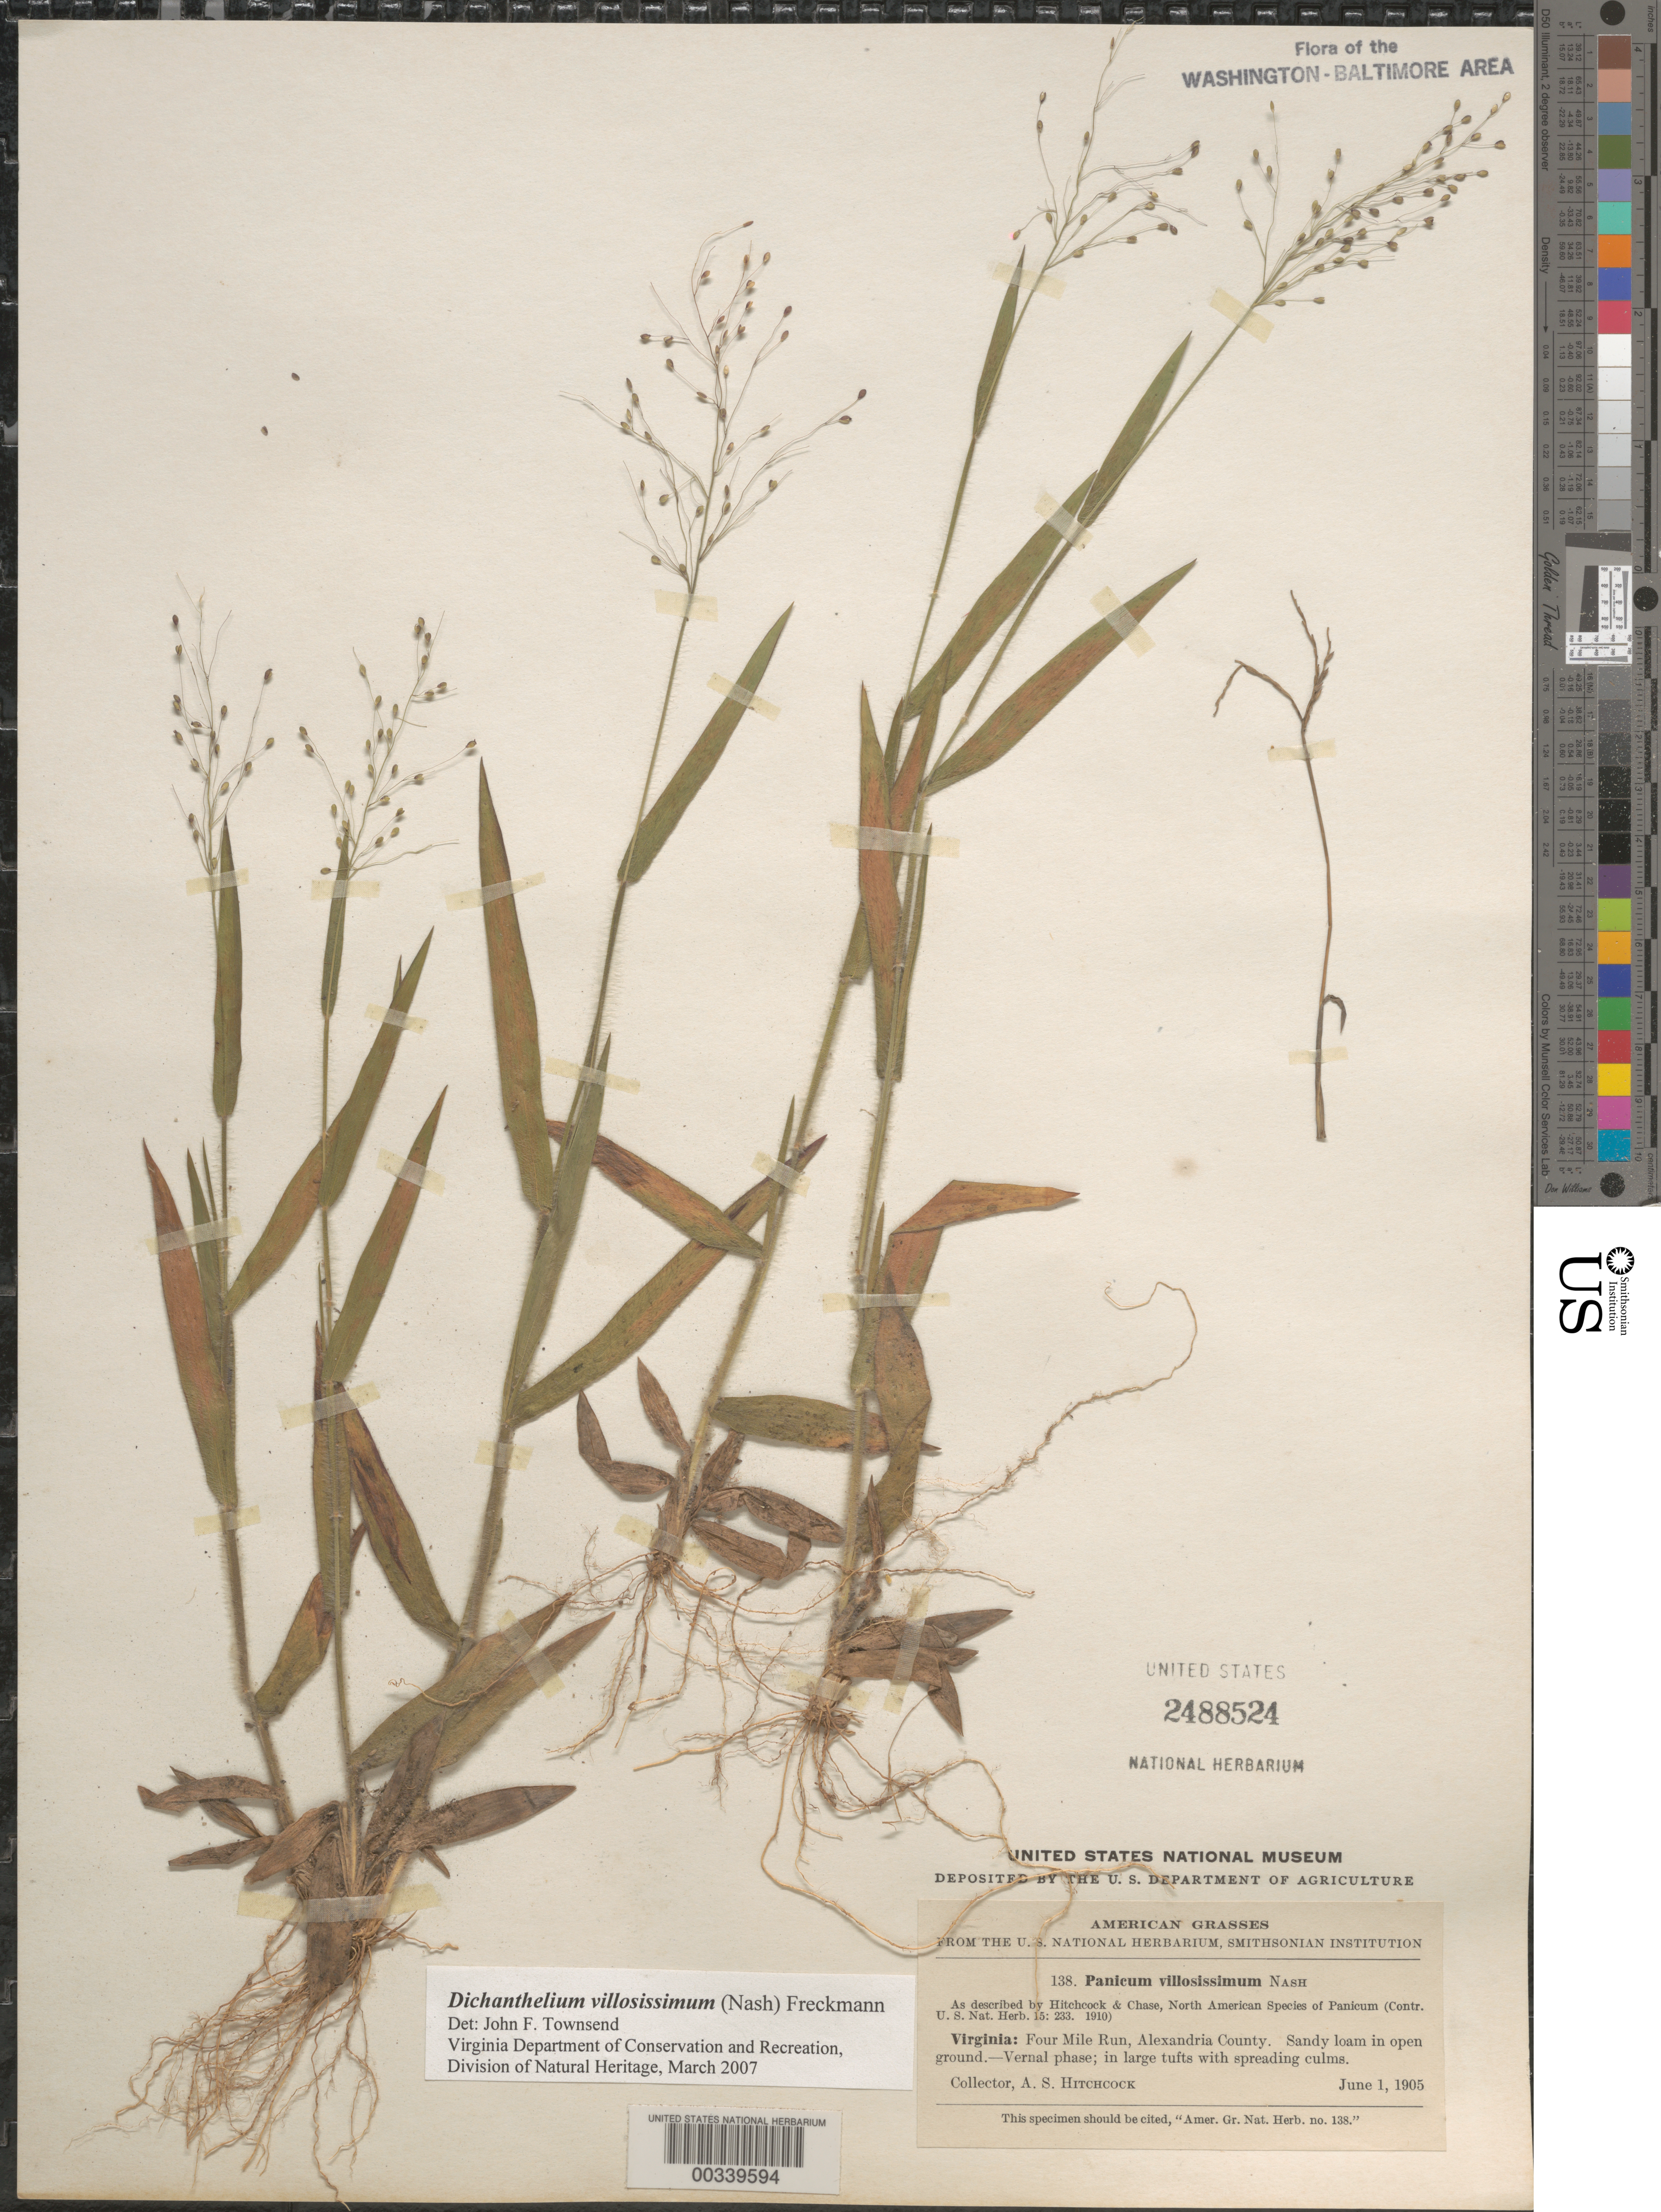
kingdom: Plantae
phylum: Tracheophyta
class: Liliopsida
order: Poales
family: Poaceae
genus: Dichanthelium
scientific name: Dichanthelium ovale subsp. villosissimum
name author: (Nash) Freckmann & Lelong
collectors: A. S. Hitchcock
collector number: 138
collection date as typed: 01 Jun 1905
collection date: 1905-06-01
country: United States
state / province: Virginia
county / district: Arlington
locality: Four Mile Run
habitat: Sandy loam in open ground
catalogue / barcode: US 2488524